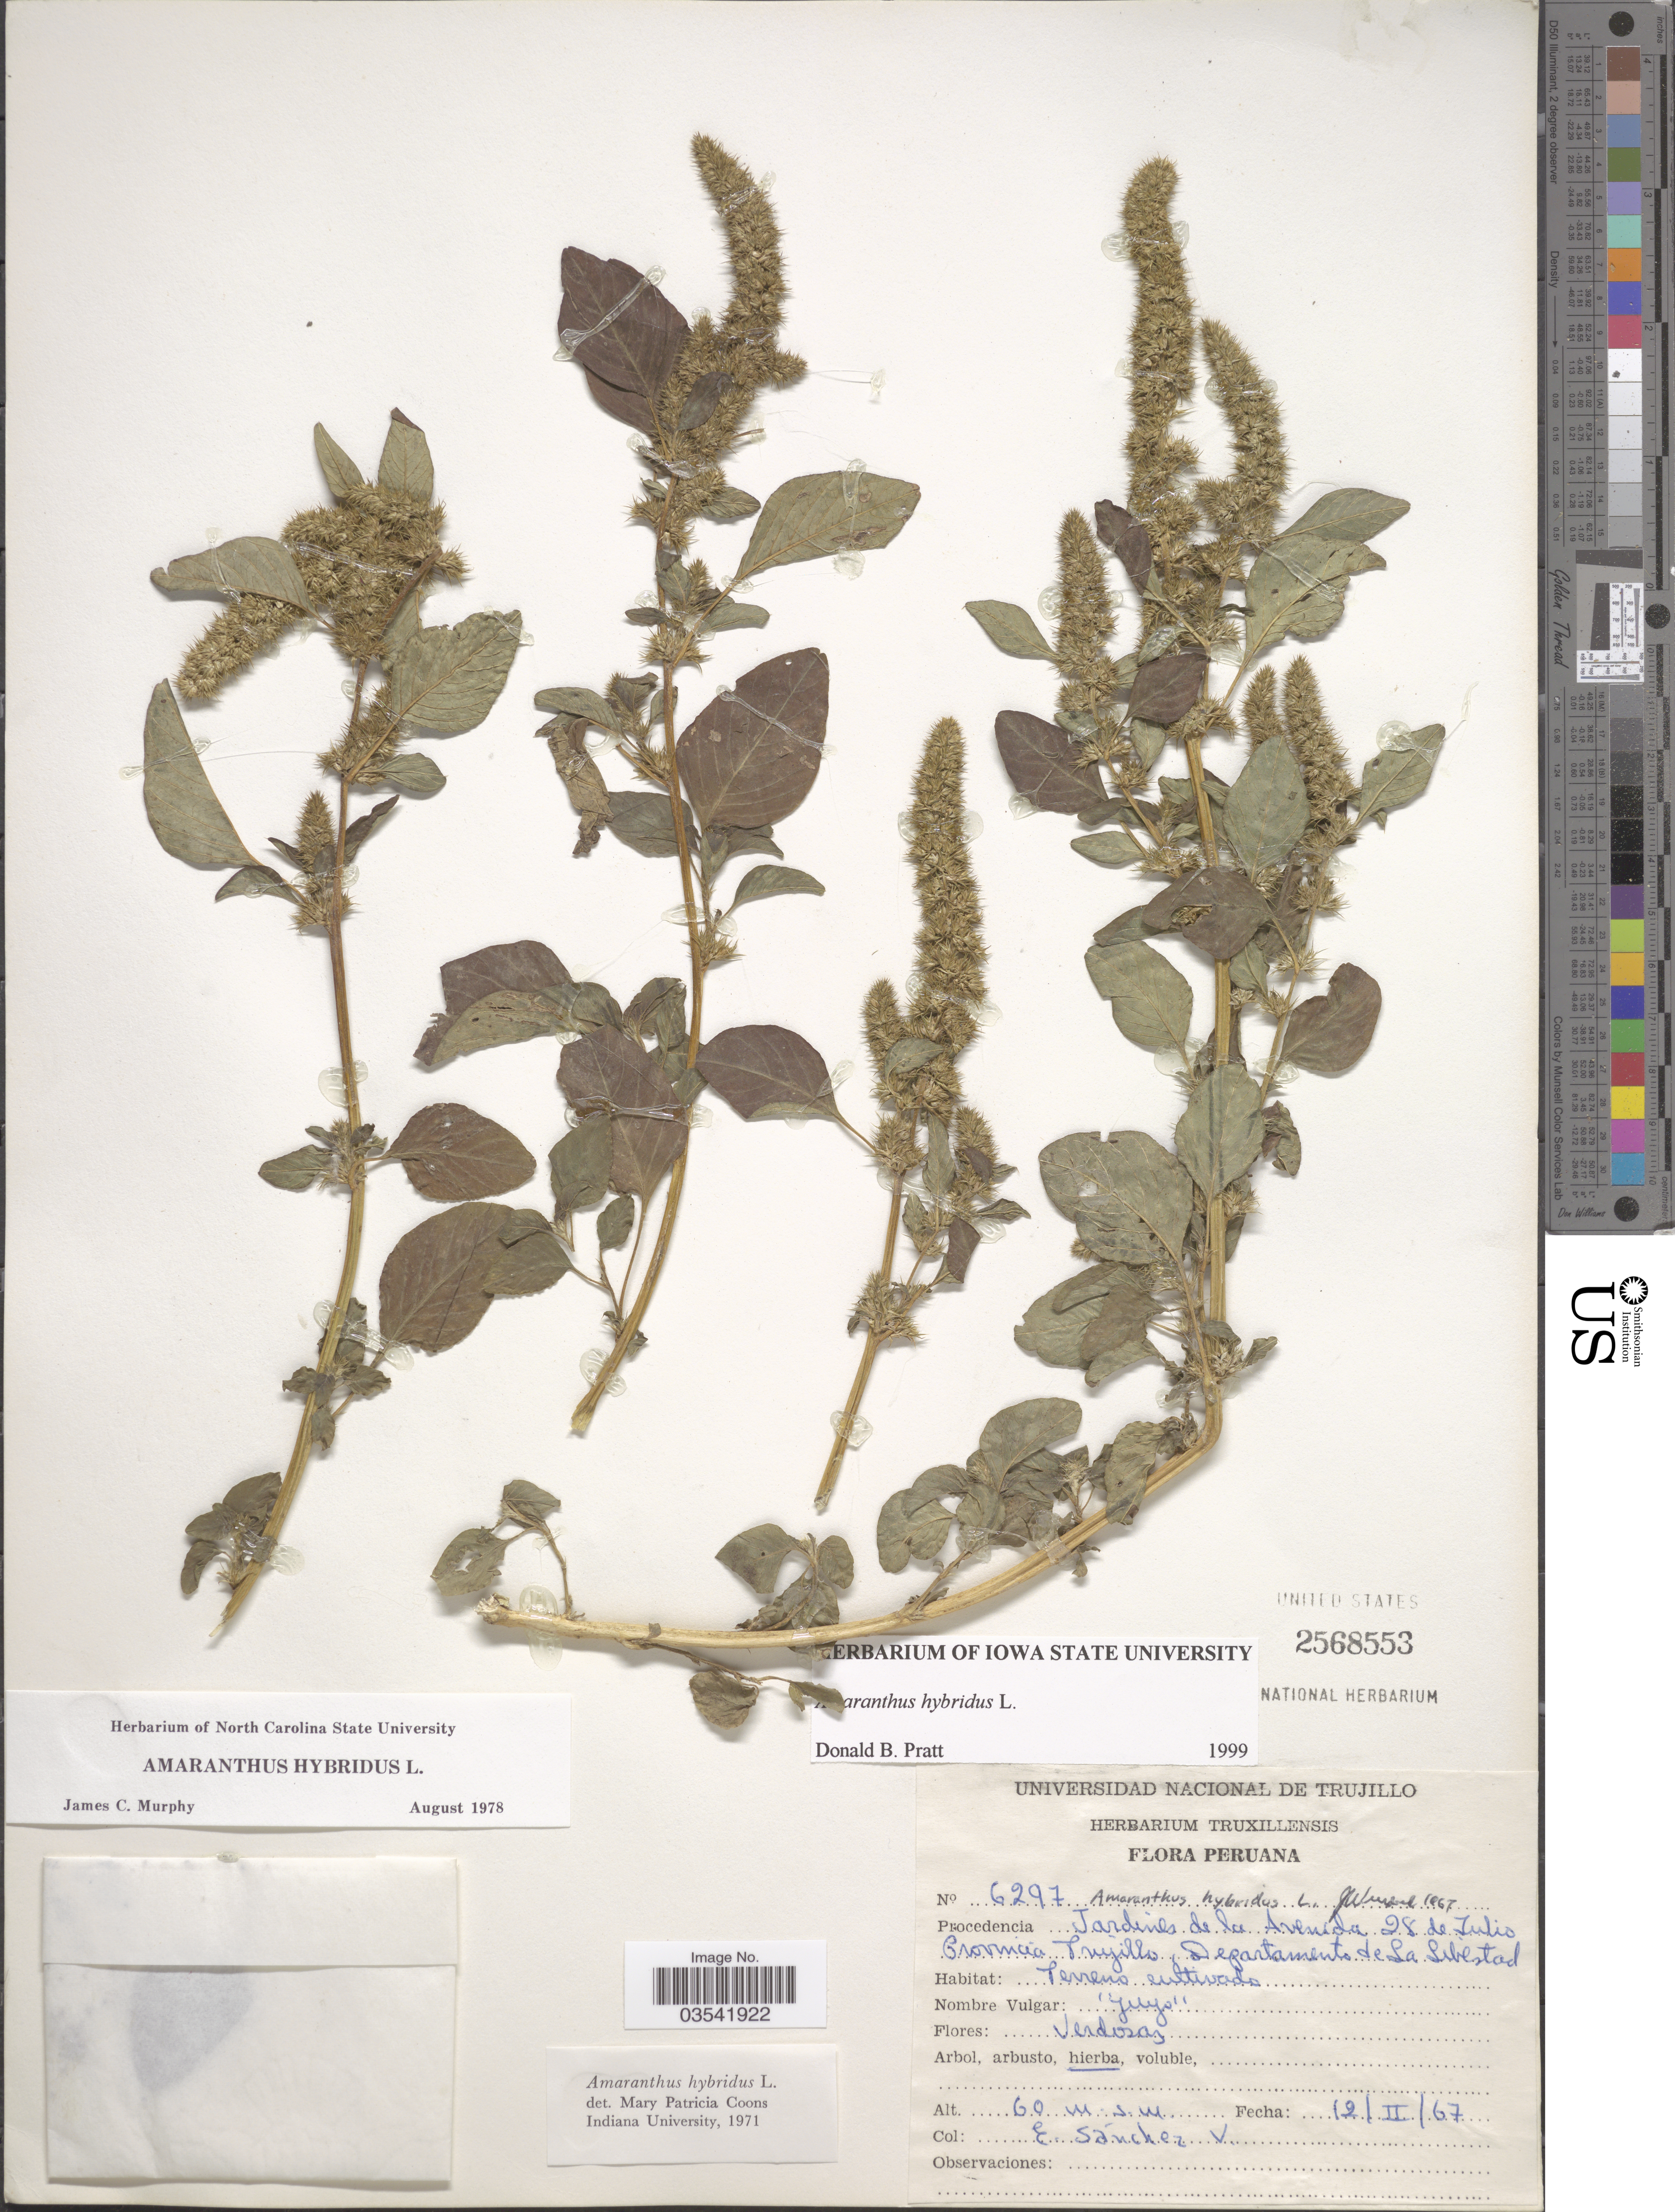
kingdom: Plantae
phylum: Tracheophyta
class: Magnoliopsida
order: Caryophyllales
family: Amaranthaceae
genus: Amaranthus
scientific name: Amaranthus hybridus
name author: L.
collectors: E. Sánchez V.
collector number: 6297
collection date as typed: Transcribed d/m/y: 12/2/67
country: Peru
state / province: La Libertad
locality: Procedencia Jardines de la Avenida 28 de Julio. Provincia Trujillo. Departamento de La Libertad.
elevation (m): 60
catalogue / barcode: US 2568553